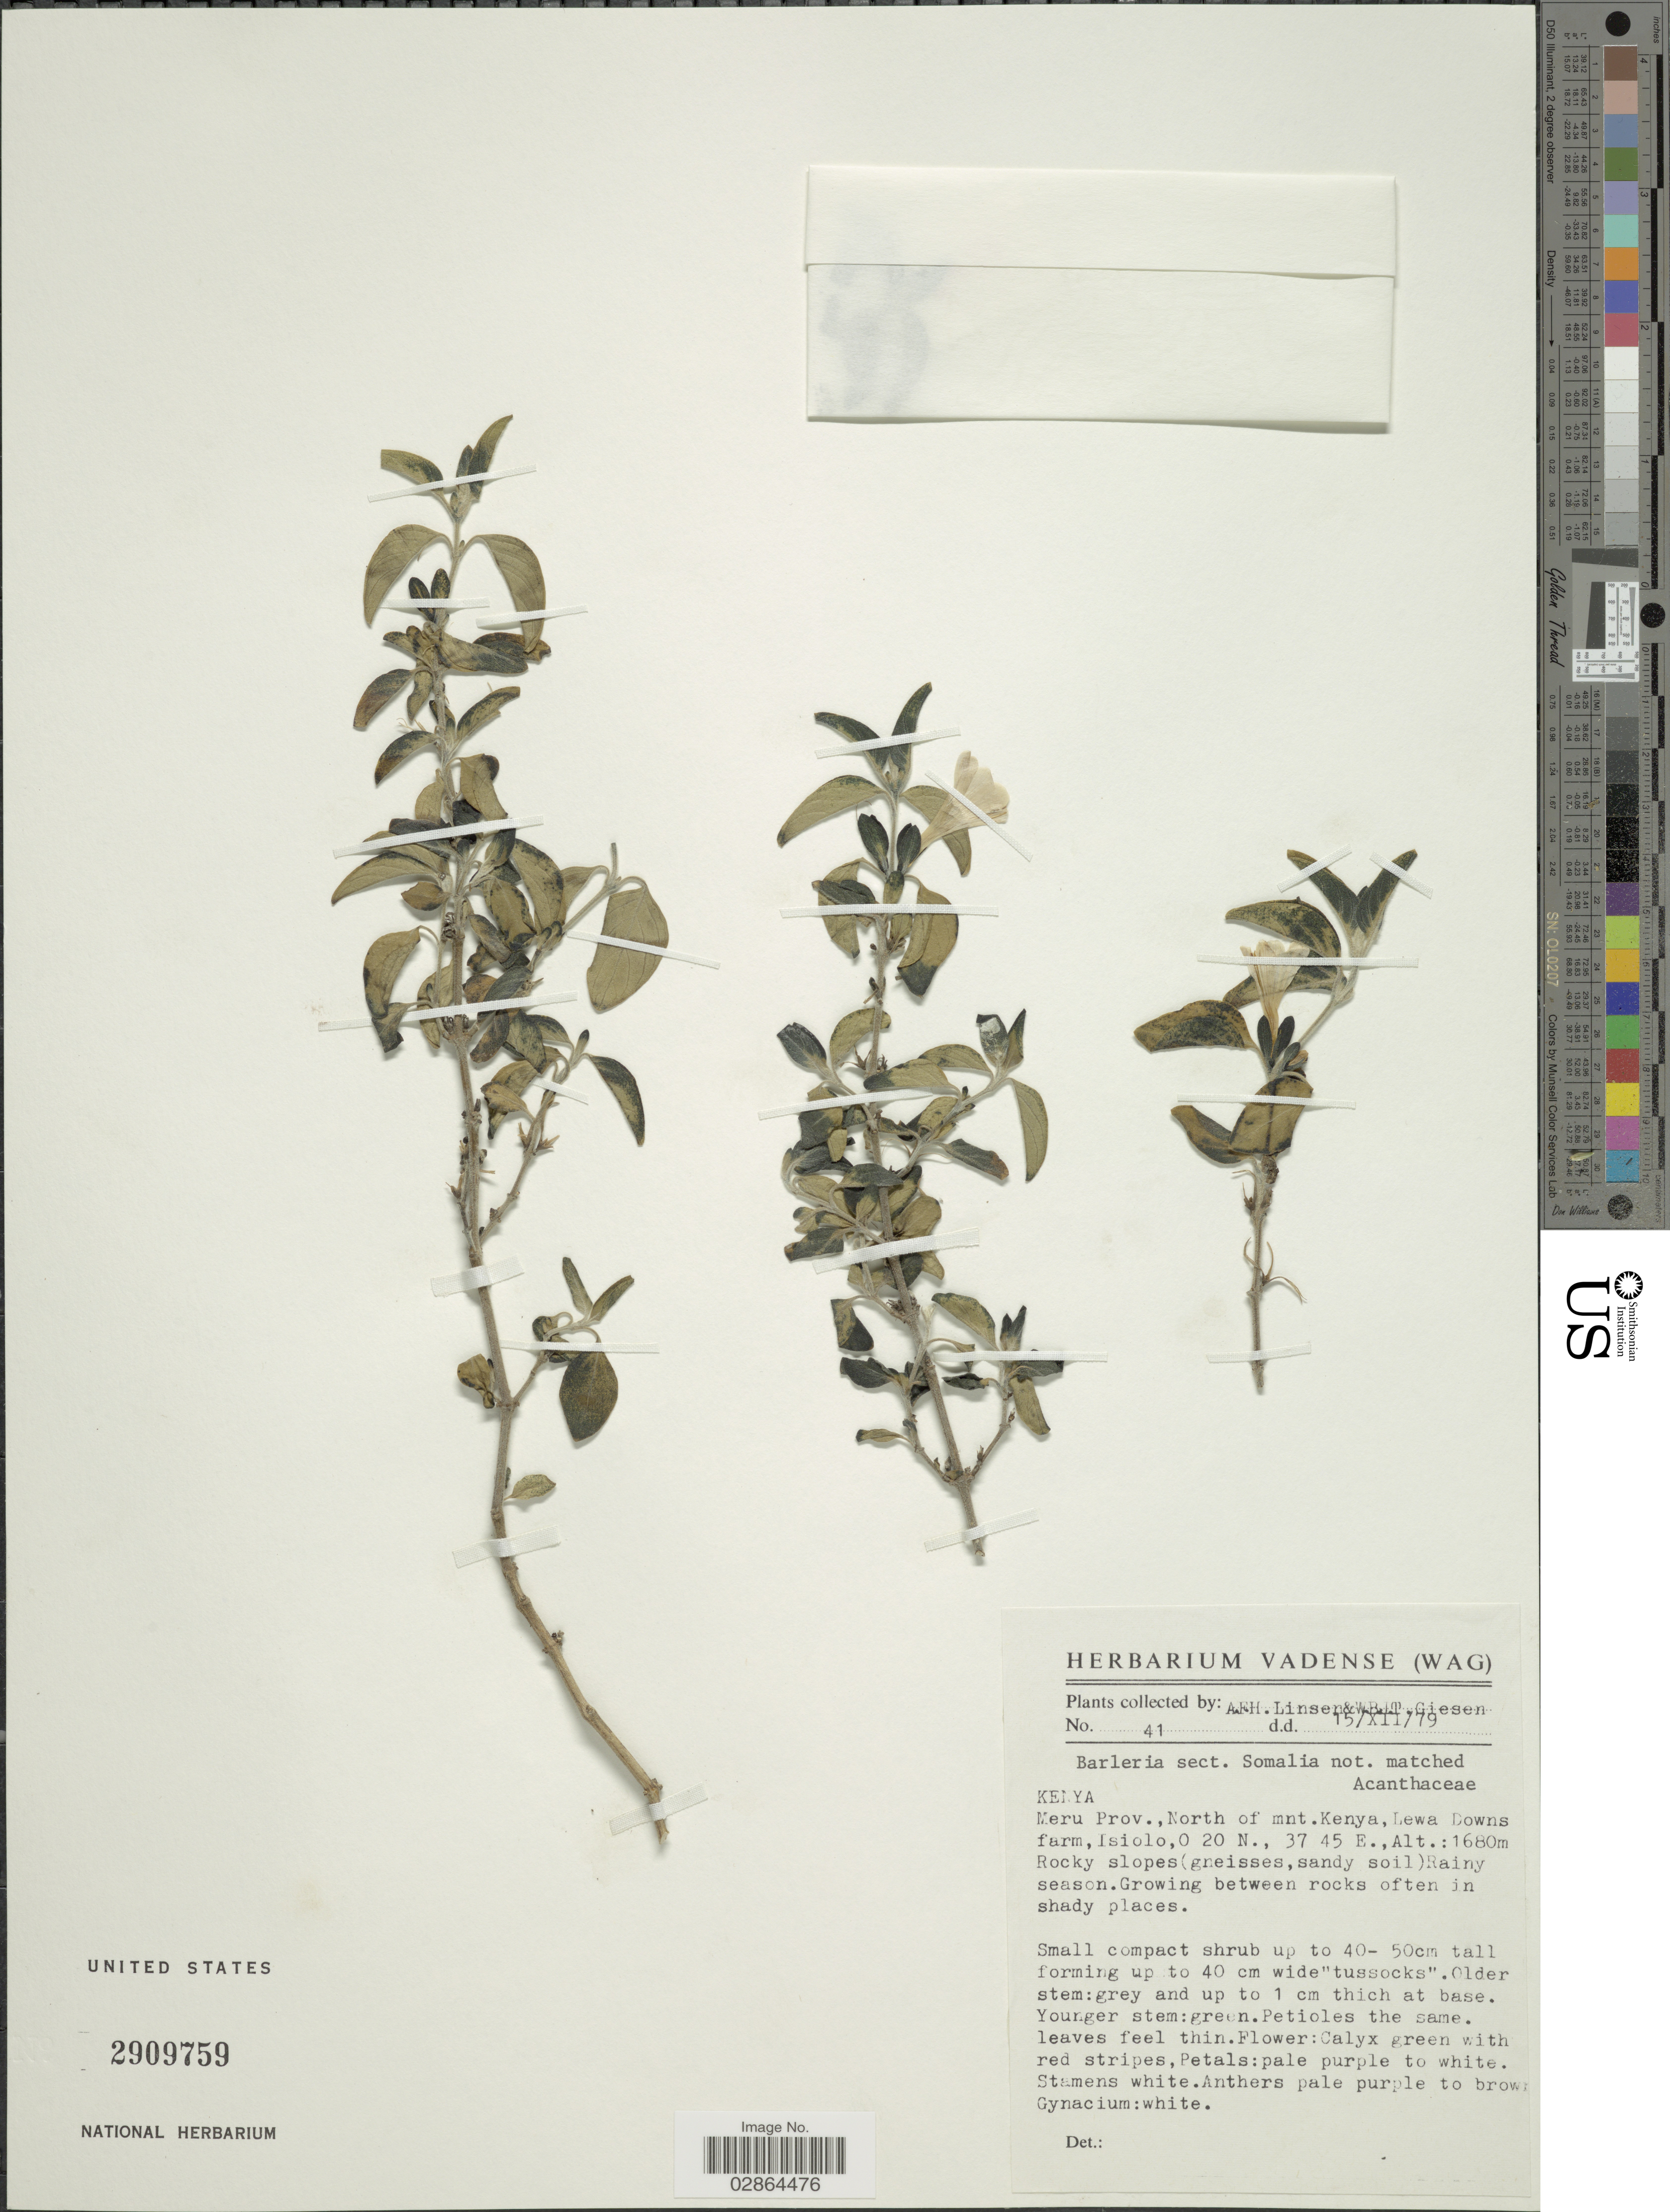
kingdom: Plantae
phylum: Tracheophyta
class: Magnoliopsida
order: Lamiales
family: Acanthaceae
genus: Barleria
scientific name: Barleria sp.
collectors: A. Linsen & W. Giesen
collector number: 41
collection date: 1979-12-15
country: Kenya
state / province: Meru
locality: North of mnt. Kenya, Lewa Downs farm, Isiolo.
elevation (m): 1680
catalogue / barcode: US 2909759